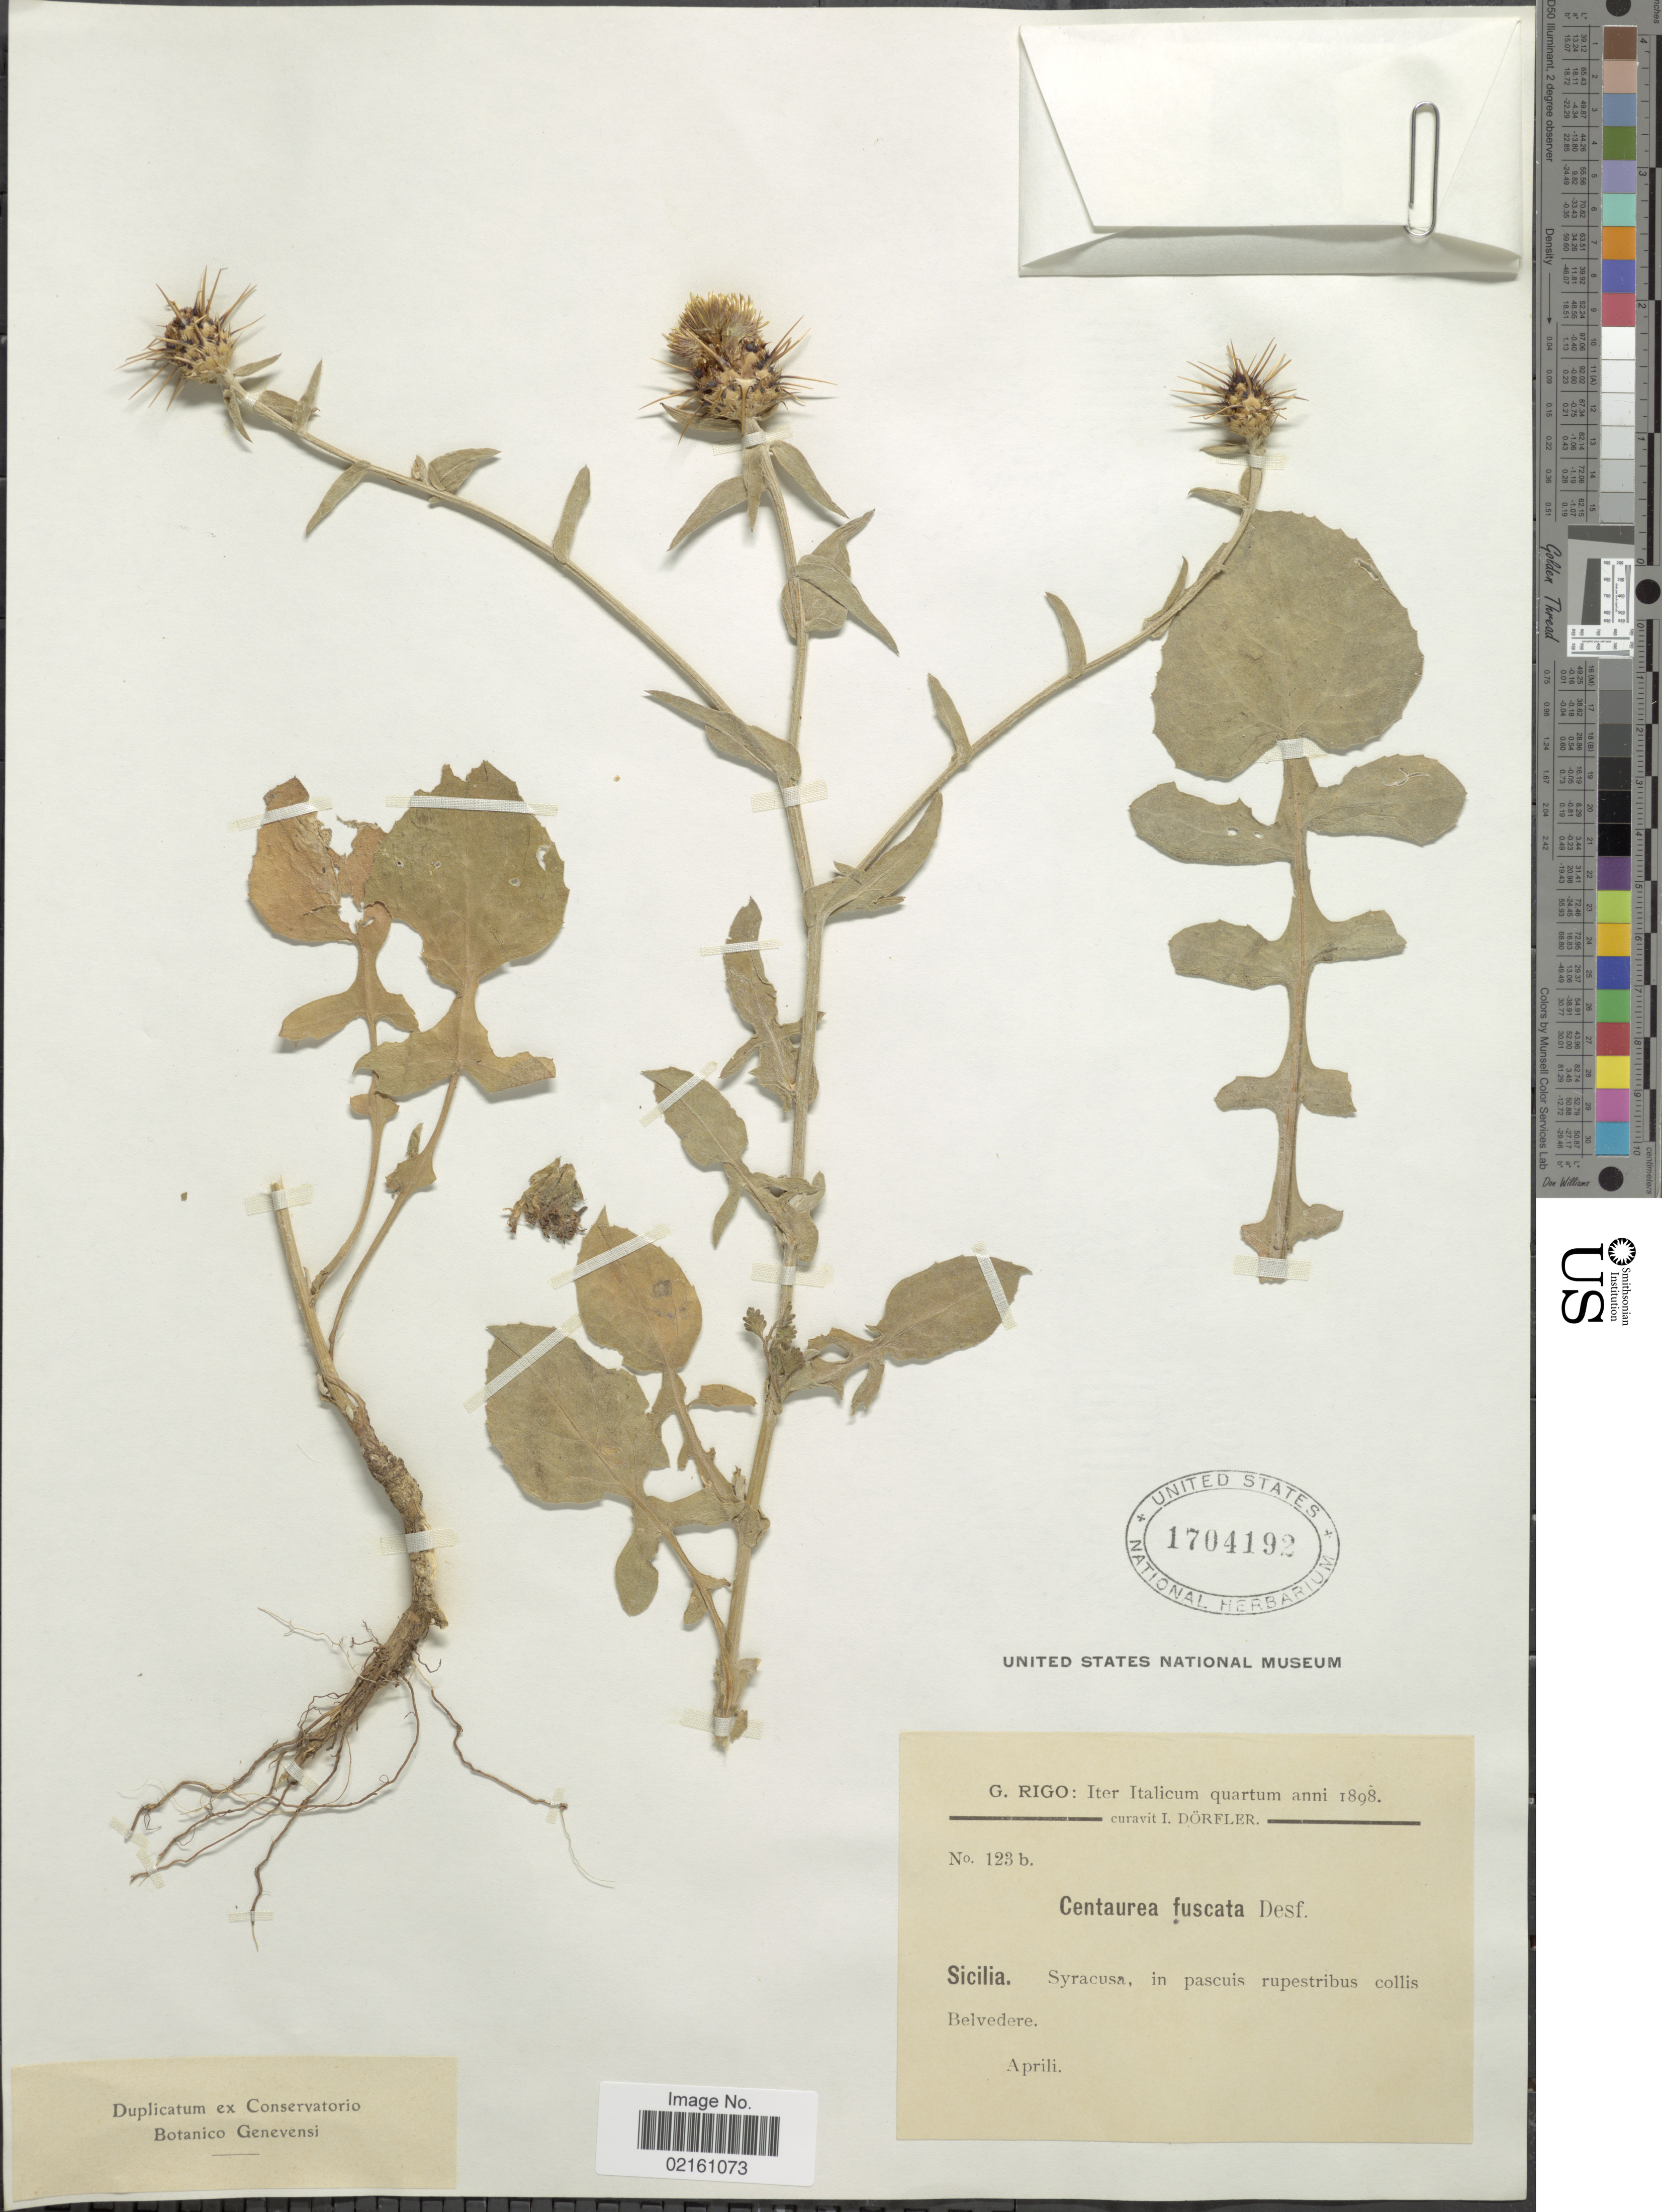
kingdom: Plantae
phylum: Tracheophyta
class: Magnoliopsida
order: Asterales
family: Asteraceae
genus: Centaurea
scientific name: Centaurea sicula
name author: L.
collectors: G. Rigo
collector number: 123b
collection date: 1898-04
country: Italy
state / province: Siciliana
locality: Sicilia, Syracusa, collis Belvedere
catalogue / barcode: US 1704192